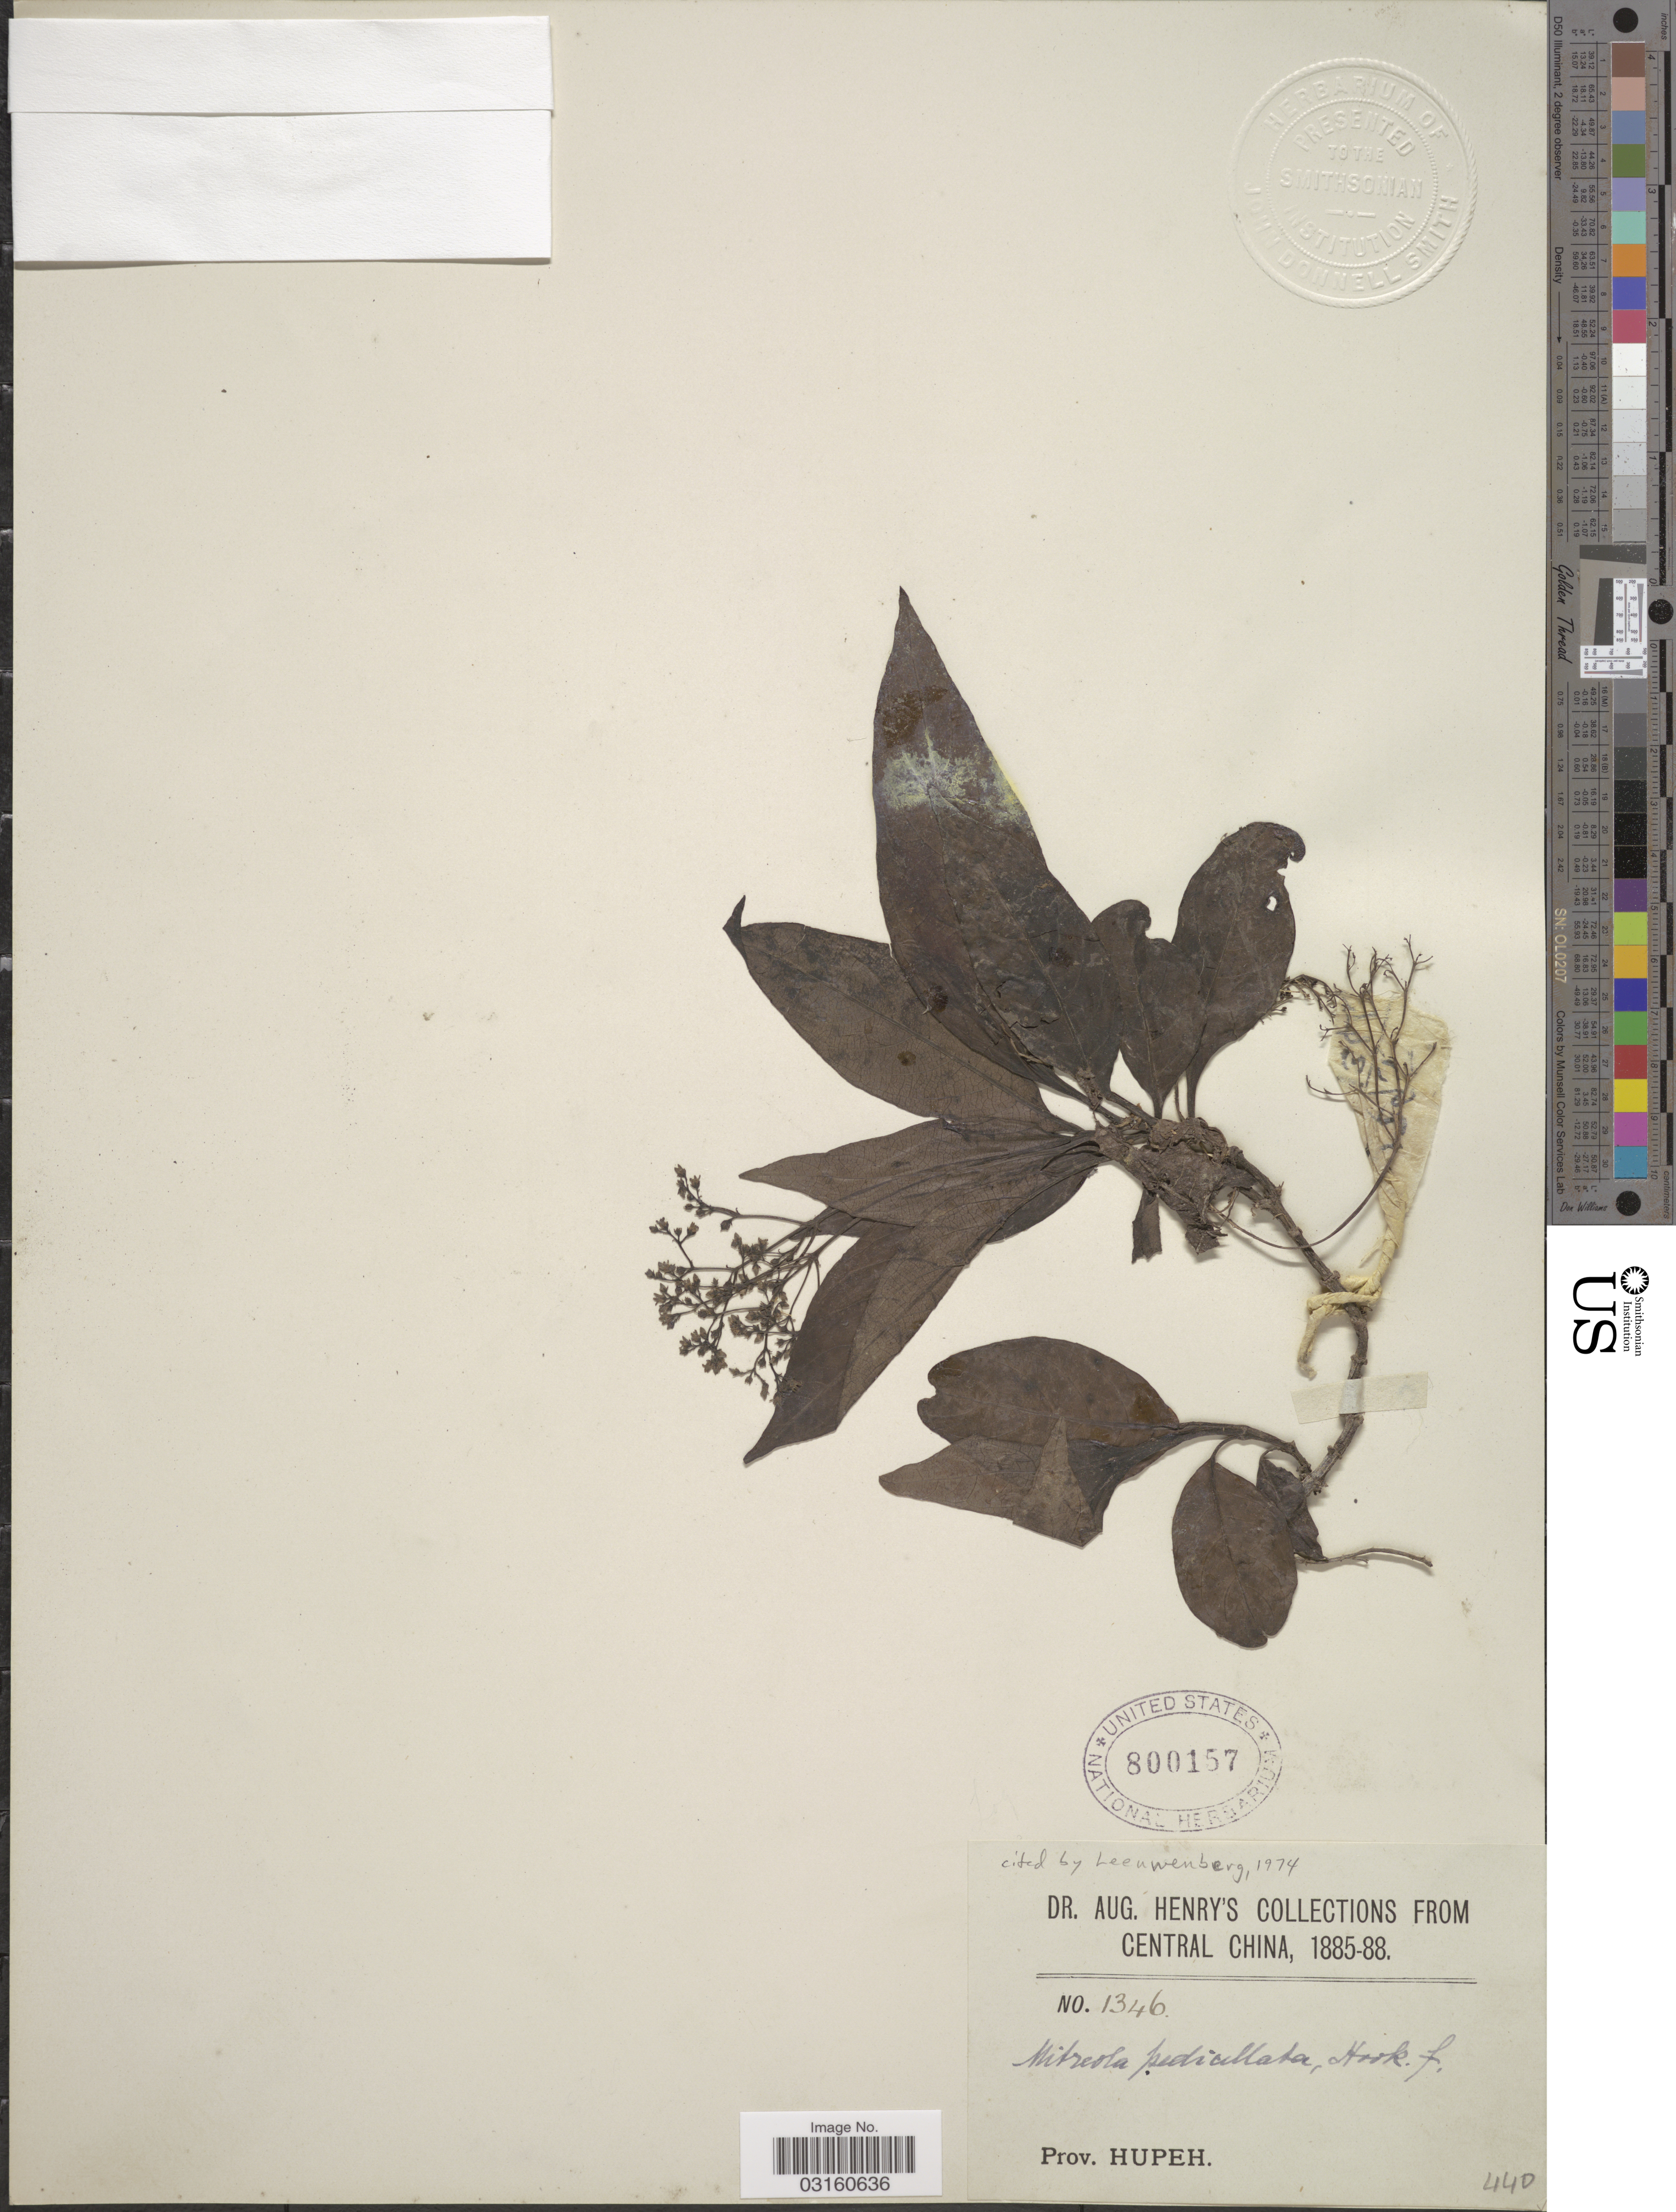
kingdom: Plantae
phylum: Tracheophyta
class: Magnoliopsida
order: Gentianales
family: Loganiaceae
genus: Mitreola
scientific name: Mitreola pedicellata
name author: Benth.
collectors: A. Henry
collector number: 1346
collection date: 1885/1888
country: China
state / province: Hubei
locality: Central China. Prov. Hupeh.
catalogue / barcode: US 800157